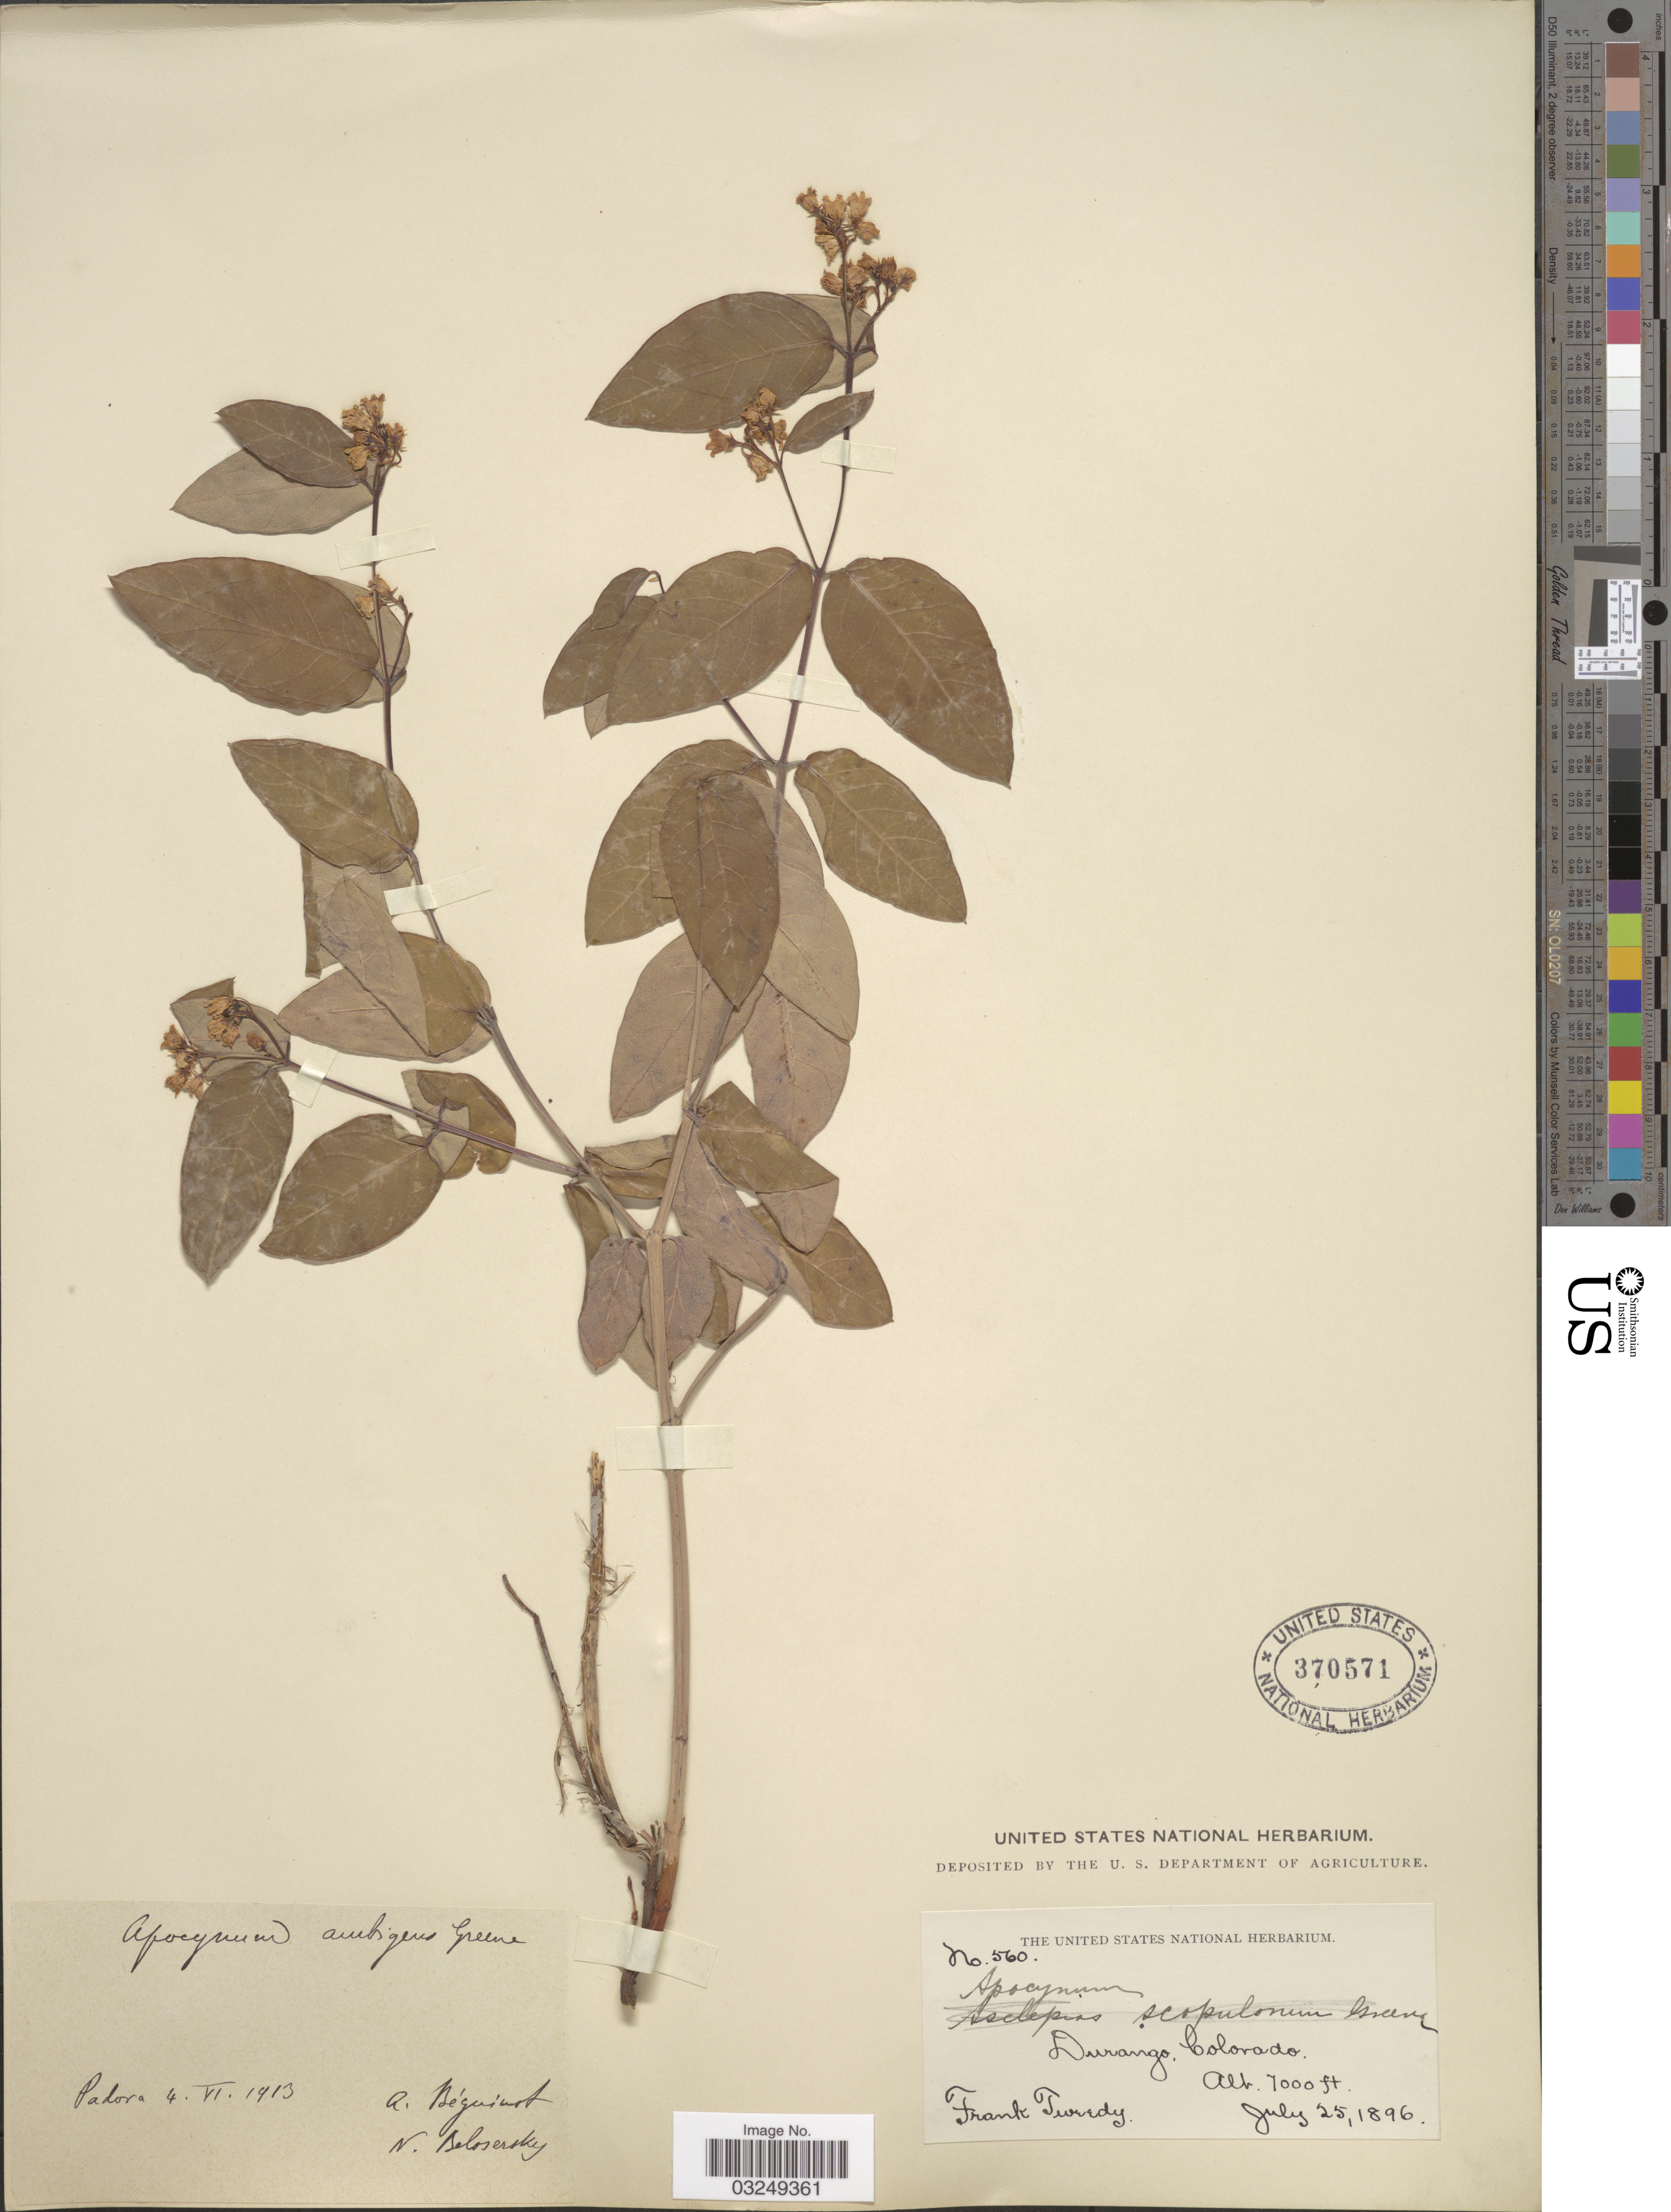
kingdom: Plantae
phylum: Tracheophyta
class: Magnoliopsida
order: Gentianales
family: Apocynaceae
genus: Apocynum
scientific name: Apocynum ambigens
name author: S.W. Greene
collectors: F. Tweedy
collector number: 560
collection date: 1896-07-25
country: United States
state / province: Colorado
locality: Durango.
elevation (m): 2134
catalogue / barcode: US 370571